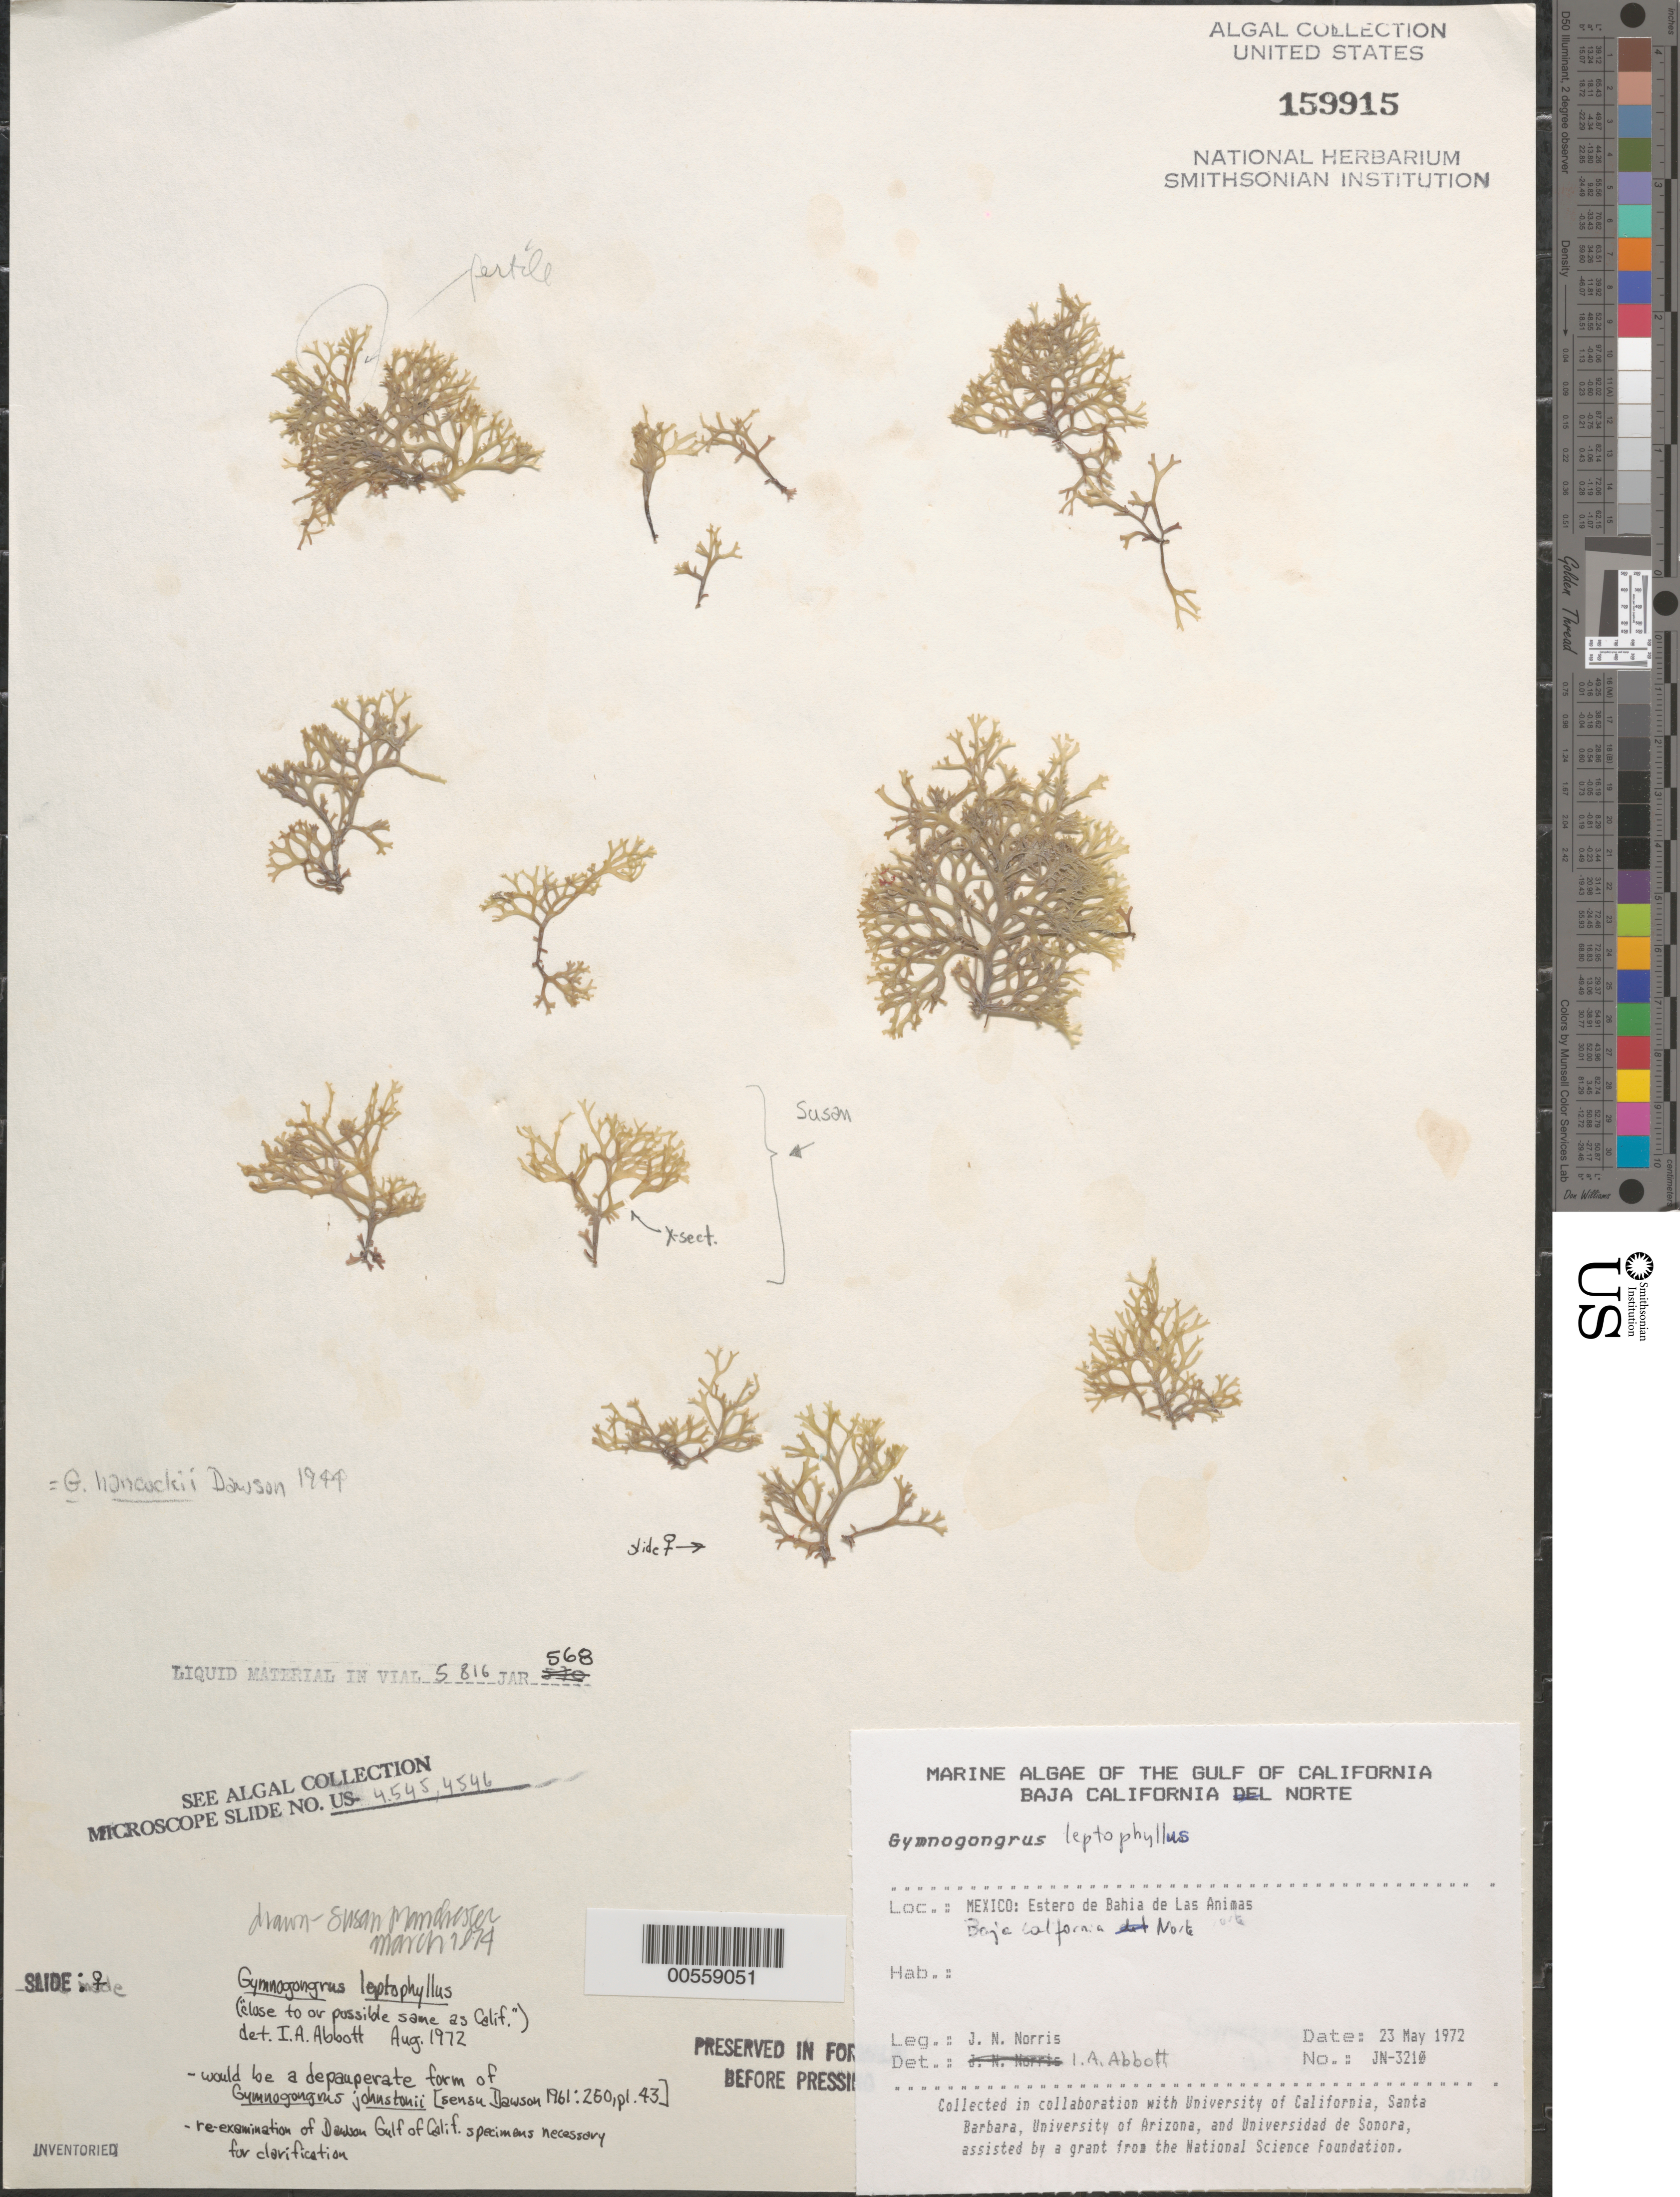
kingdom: Plantae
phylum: Rhodophyta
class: Florideophyceae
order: Gigartinales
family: Phyllophoraceae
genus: Ahnfeltiopsis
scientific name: Ahnfeltiopsis hancockii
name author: (E.Y. Dawson) J.N. Norris & Fredericq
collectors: J. N. Norris & K. E. Bucher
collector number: JN-3210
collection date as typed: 23 May 1972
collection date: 1972-05-23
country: Mexico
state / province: Baja California Norte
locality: Estero de Bahia de las Animas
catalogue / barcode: US 159915